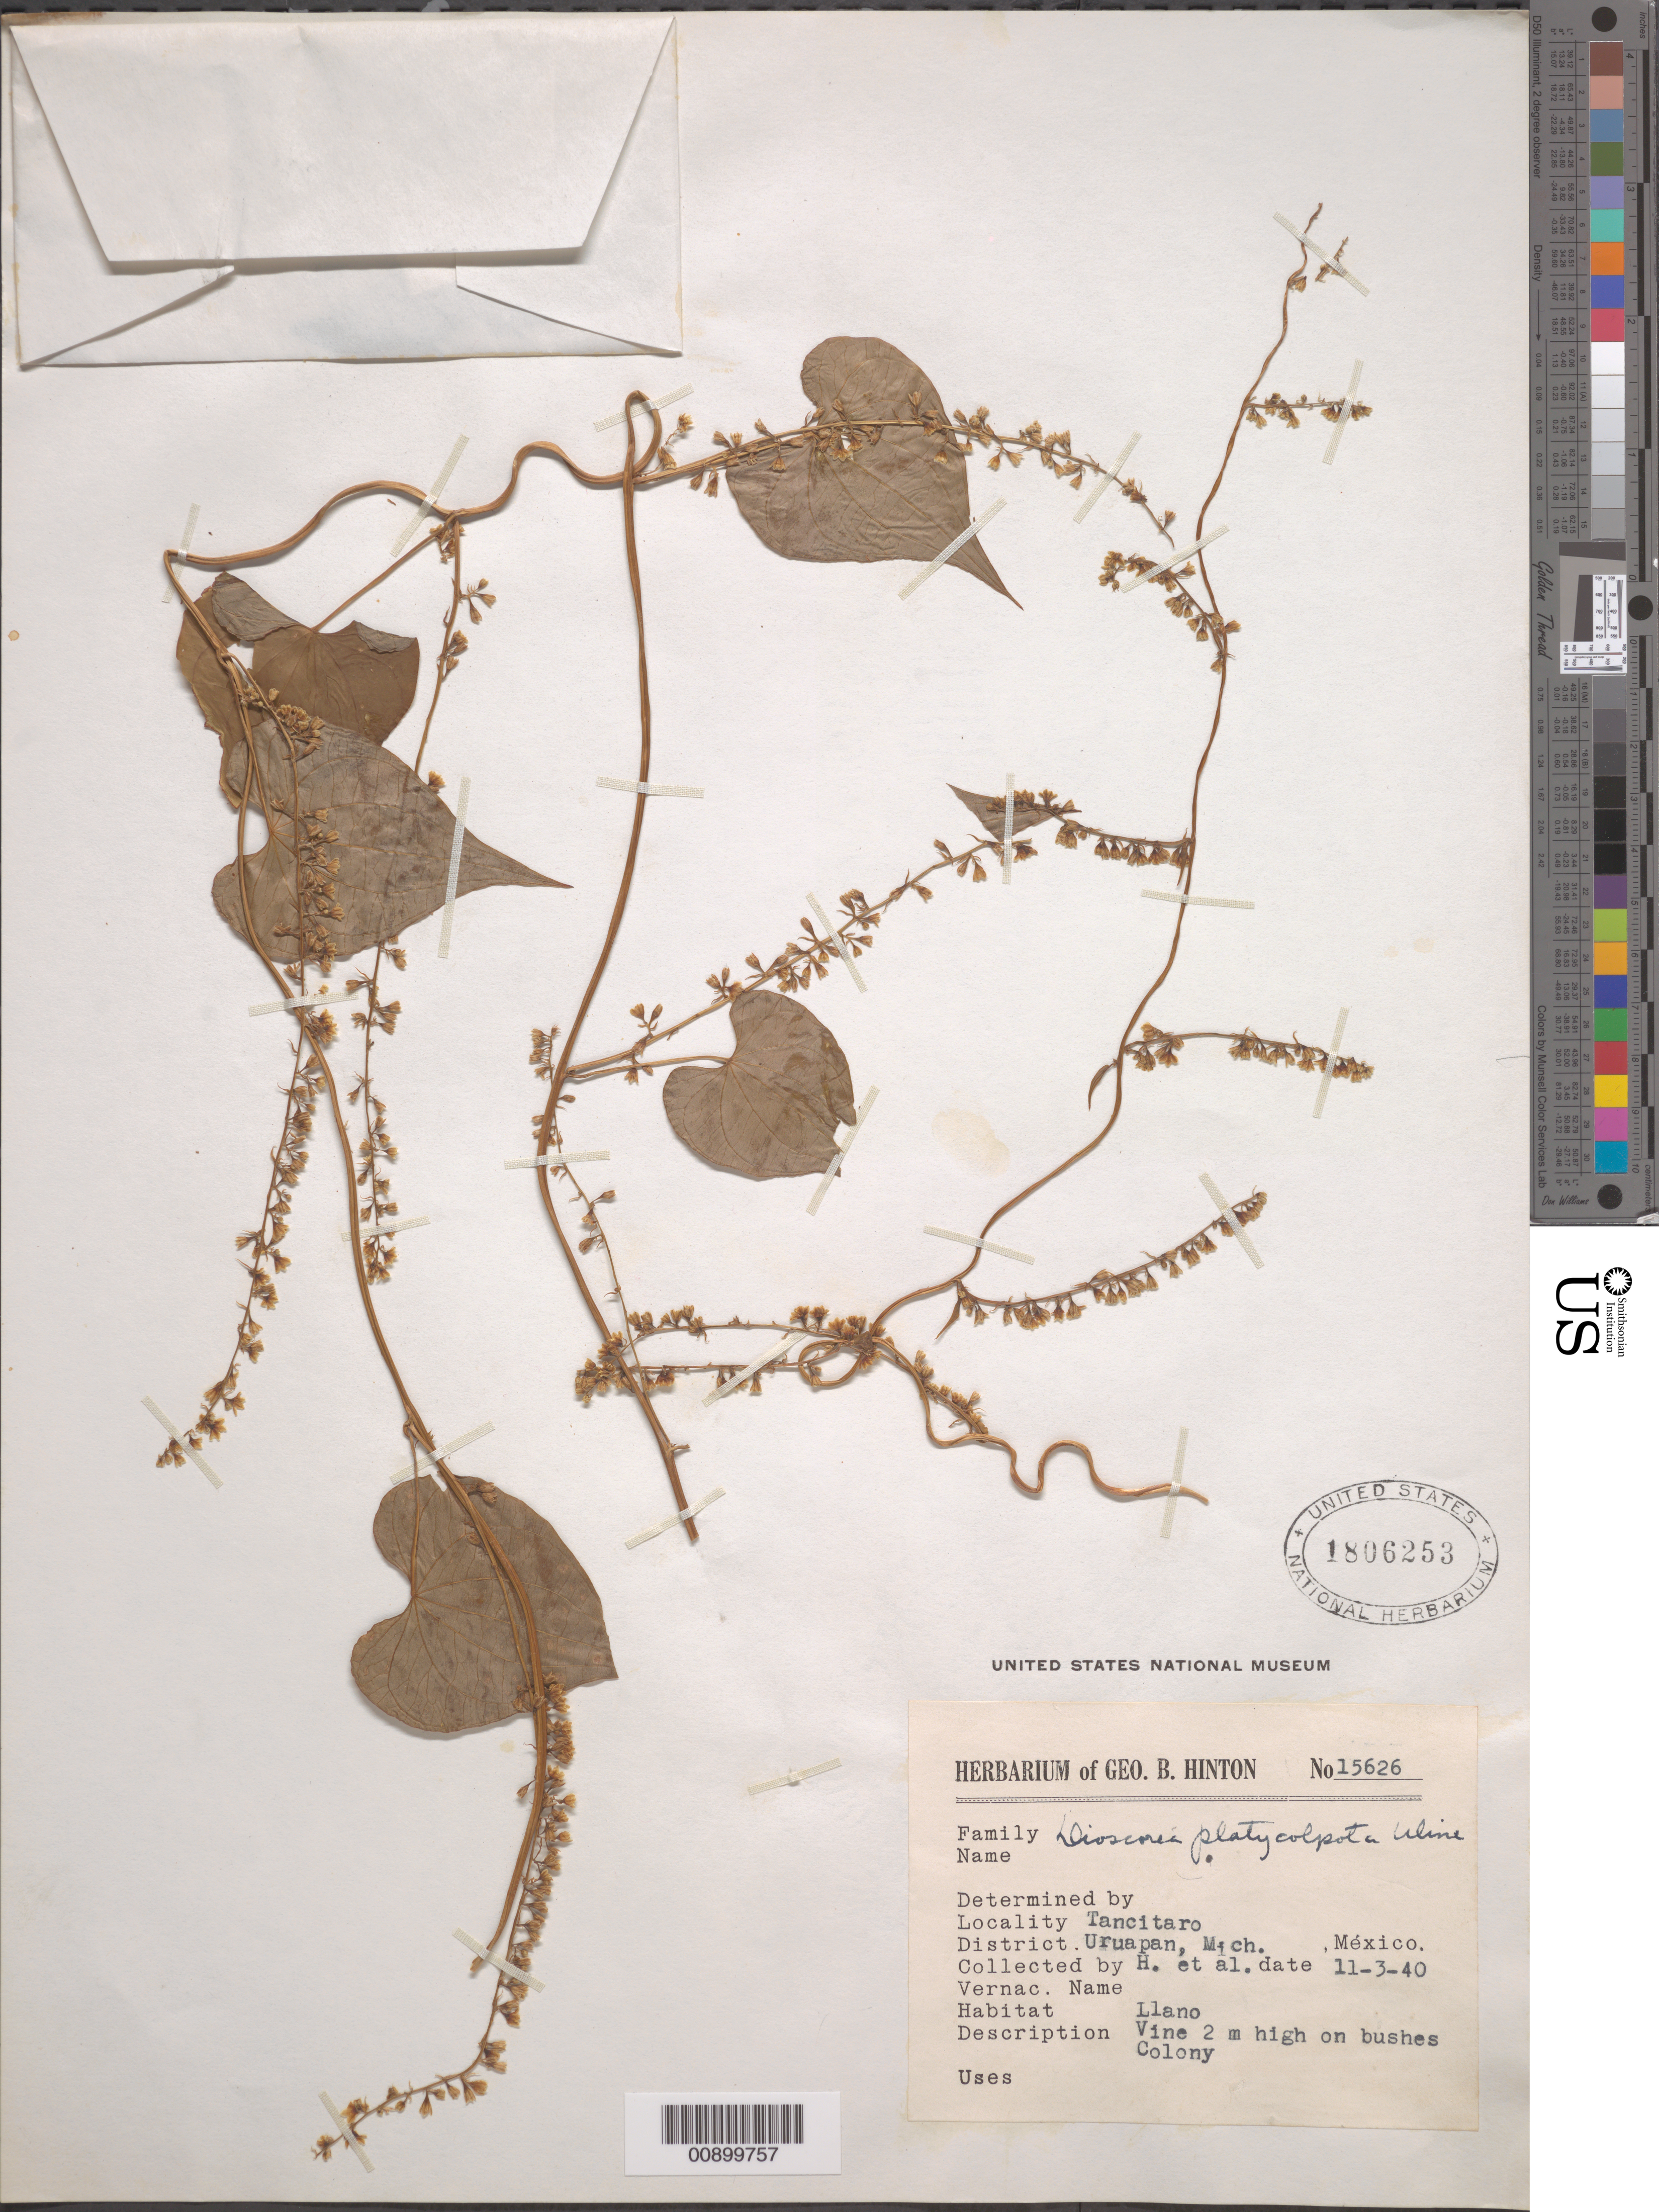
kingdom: Plantae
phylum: Tracheophyta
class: Liliopsida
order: Dioscoreales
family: Dioscoreaceae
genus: Dioscorea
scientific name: Dioscorea platycolpota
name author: Uline ex B.L. Rob.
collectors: G. B. Hinton & et al.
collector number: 15626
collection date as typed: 03 Nov 1940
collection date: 1940-11-03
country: Mexico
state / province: Michoacán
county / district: Uruapan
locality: Tancitaro, District Uruapan, Michoacán.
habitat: Llano. On bushes colony.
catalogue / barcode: US 1806253